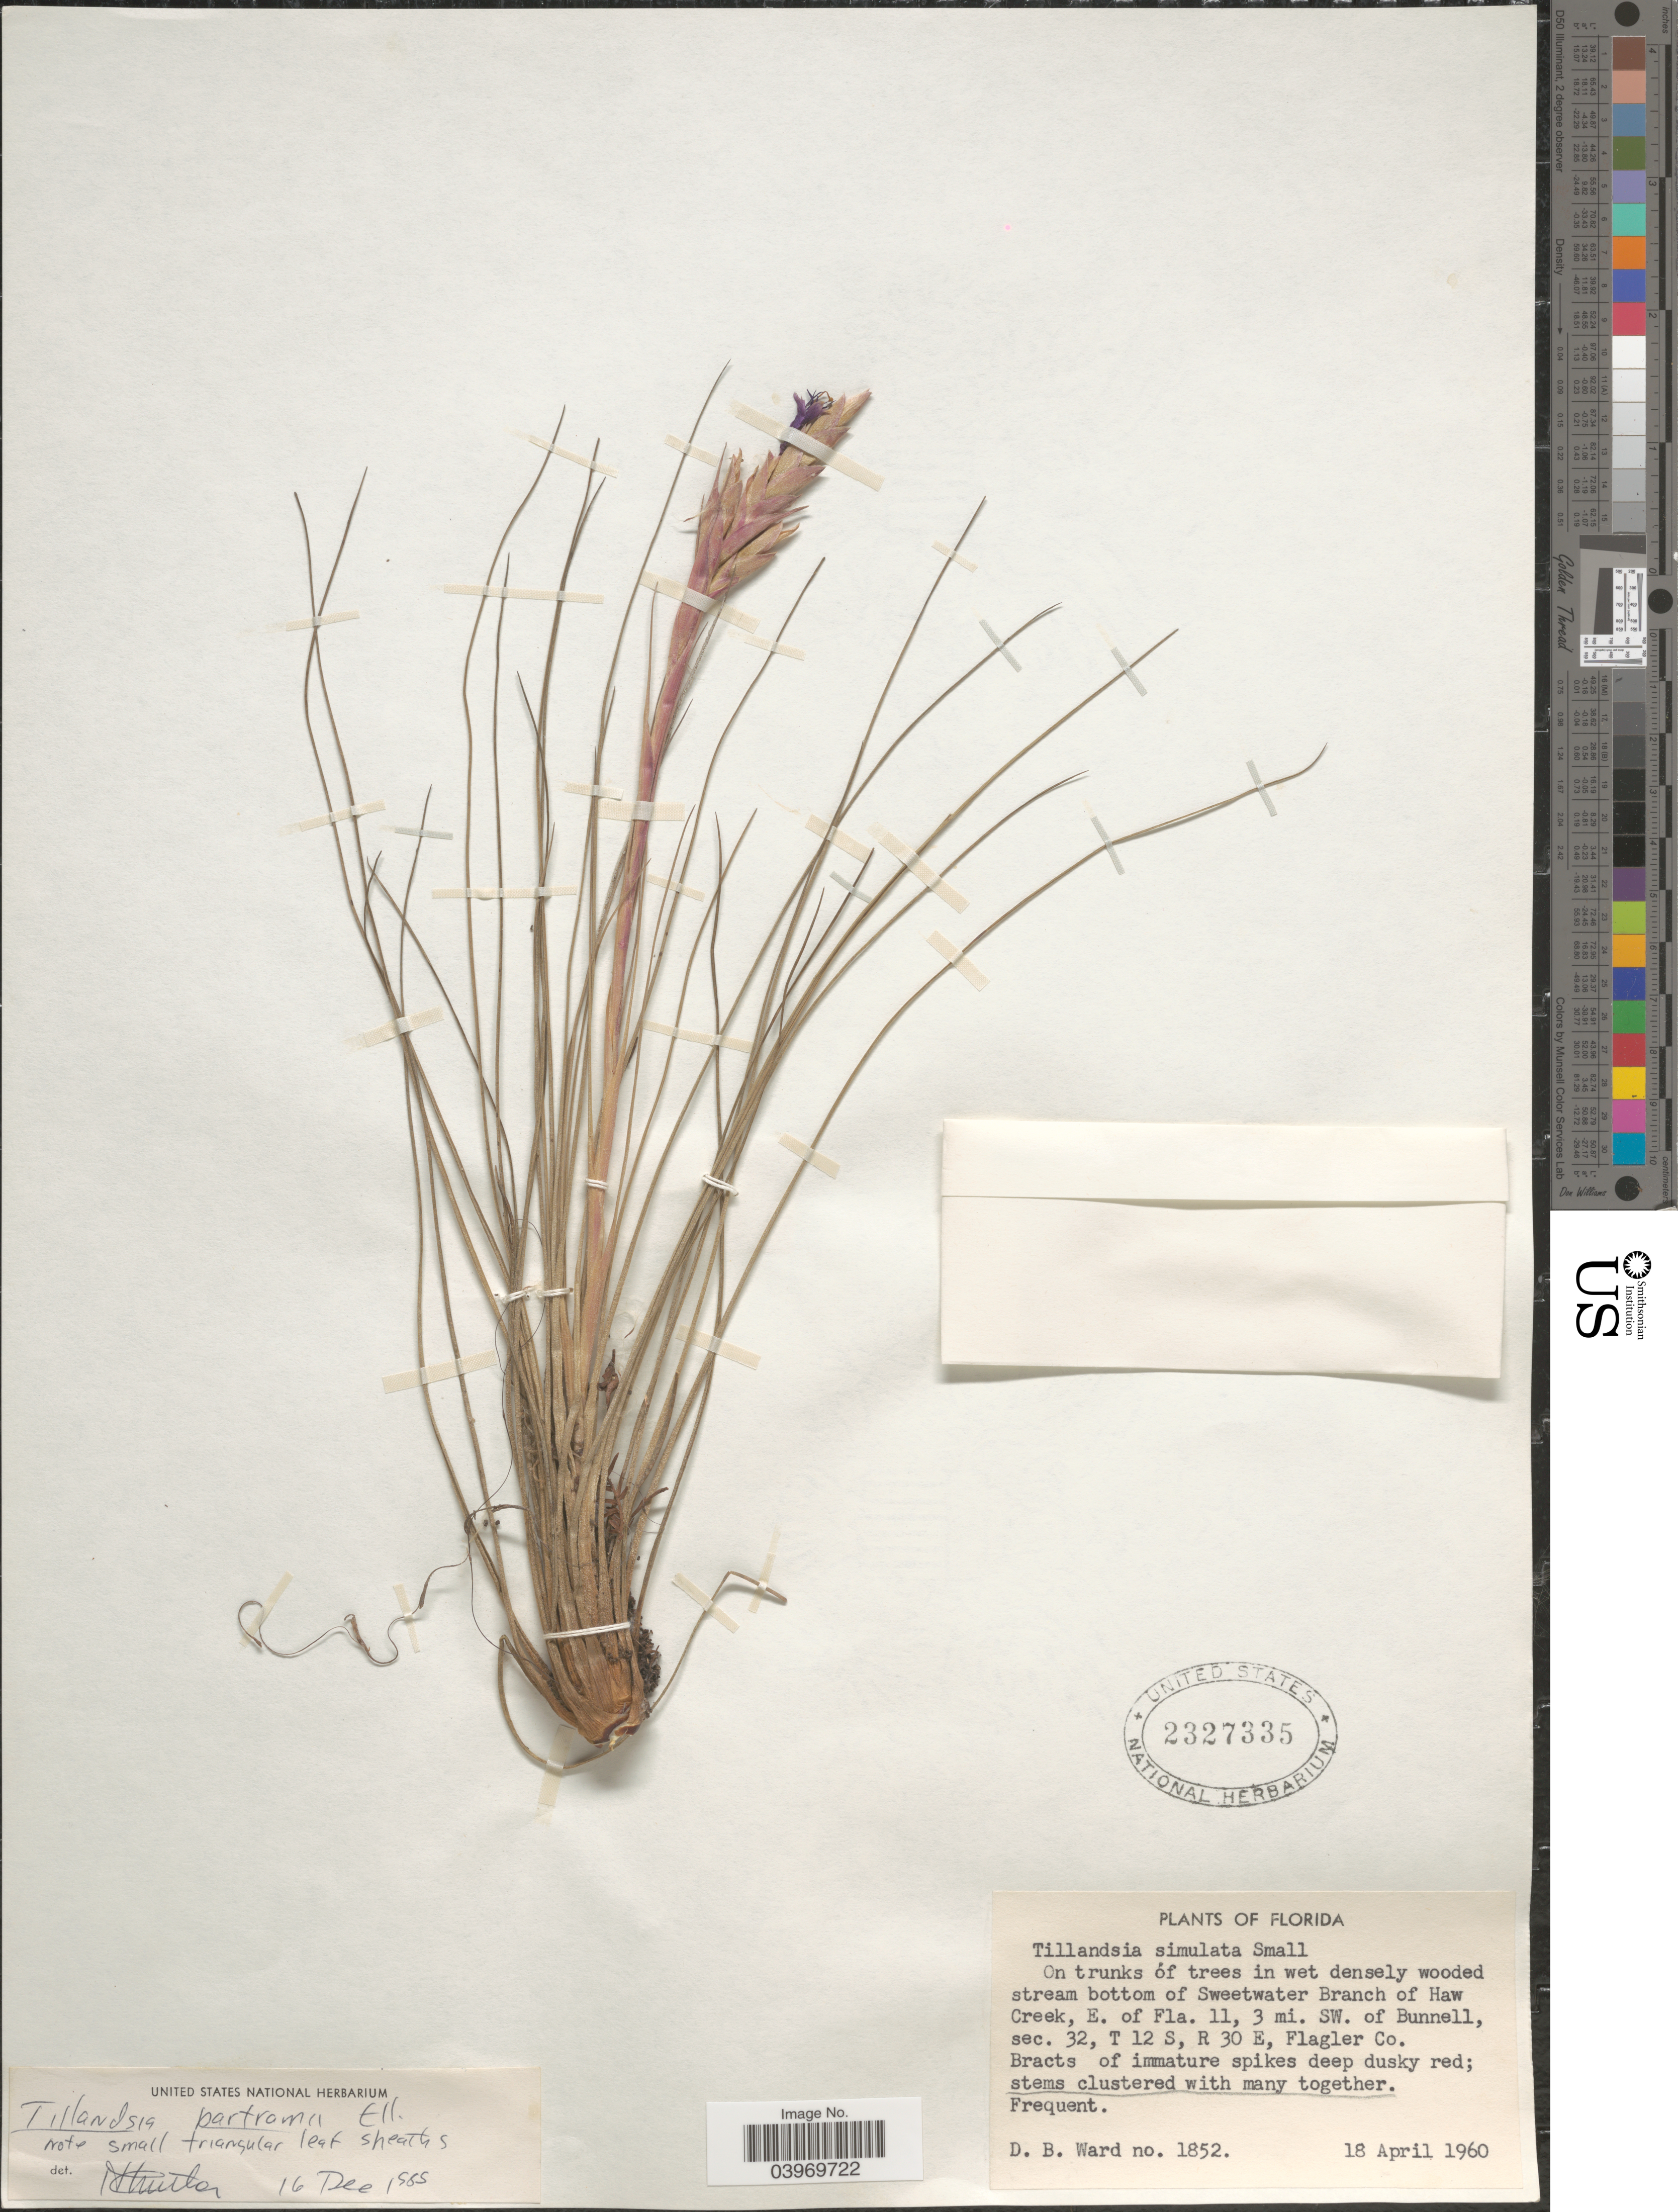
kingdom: Plantae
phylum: Tracheophyta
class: Liliopsida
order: Poales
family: Bromeliaceae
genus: Tillandsia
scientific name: Tillandsia bartramii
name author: Elliott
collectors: D. B. Ward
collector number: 1852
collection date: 1960-04-18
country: United States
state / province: Florida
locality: Stream bottom of Sweetwater Branch of Haw Creek, E. of Fla. 11, 3 mi. SW. of Bunnell, sec. 32, T 12 S, R 30 E, Flagler Co.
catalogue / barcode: US 2327335